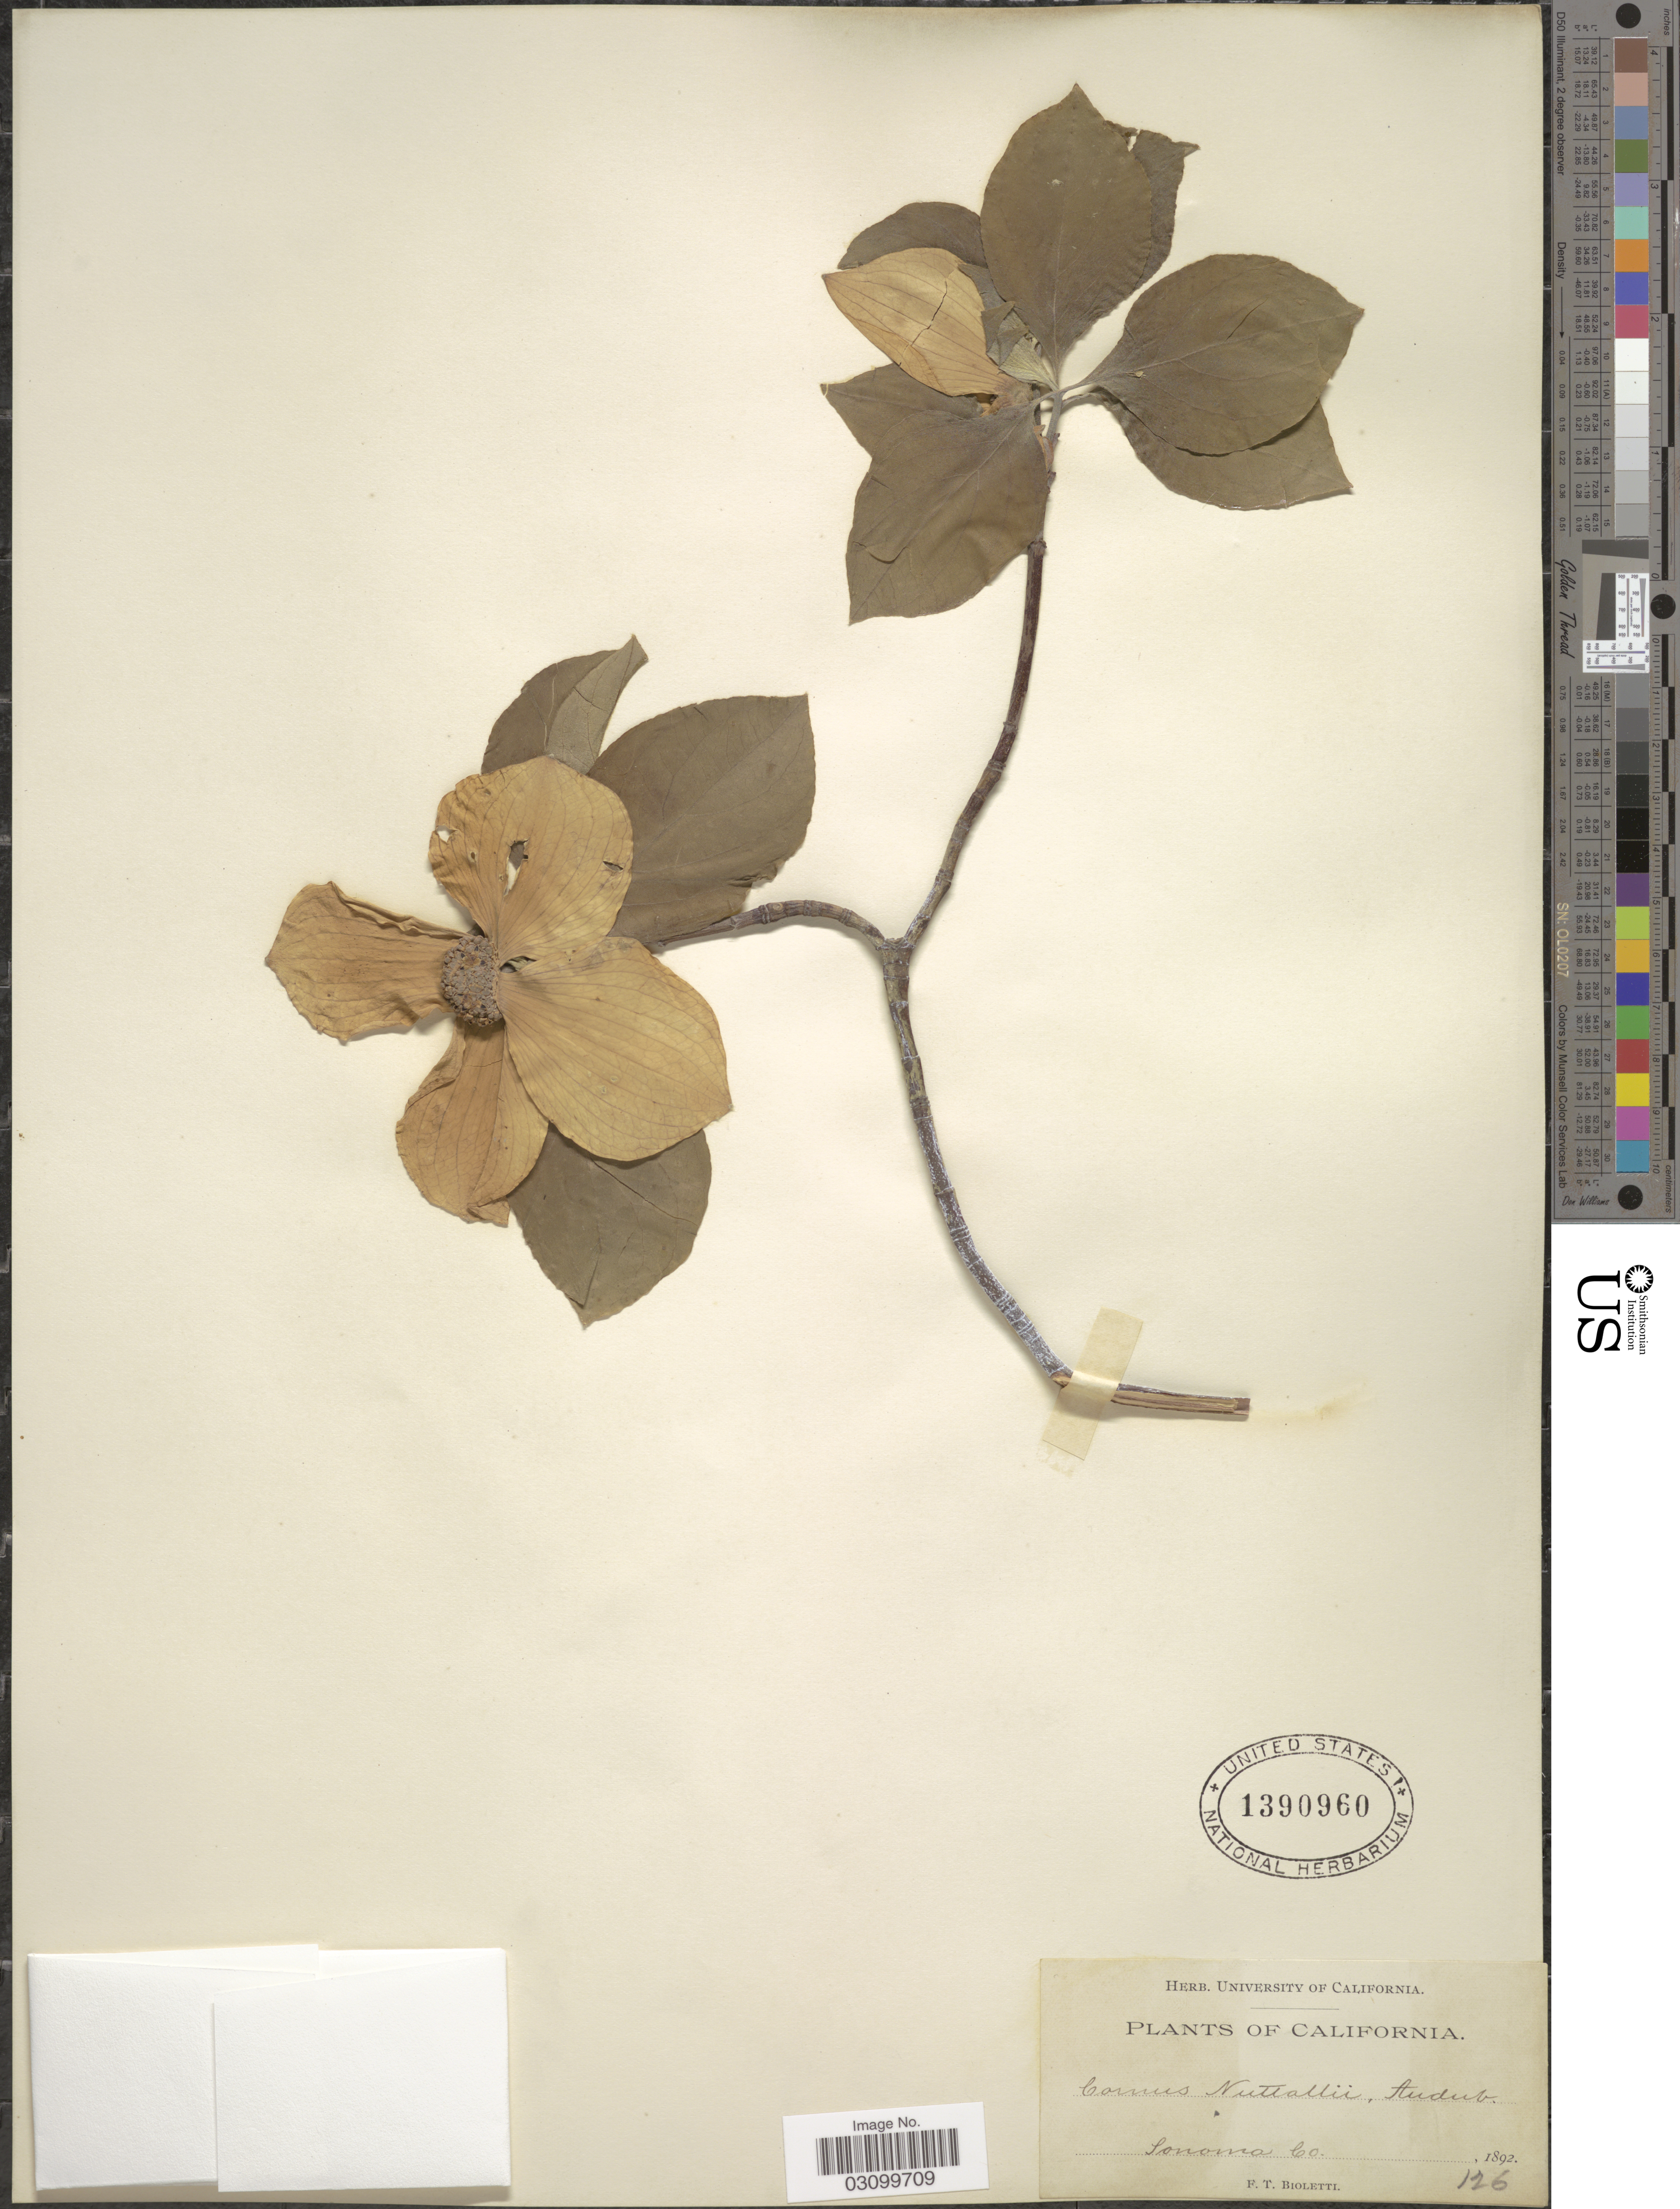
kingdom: Plantae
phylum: Tracheophyta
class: Magnoliopsida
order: Cornales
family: Cornaceae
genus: Cornus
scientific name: Cornus nuttallii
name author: Audubon ex Torr. & A. Gray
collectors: -- Bioletti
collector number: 126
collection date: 1892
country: United States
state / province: California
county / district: Sonoma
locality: Sonoma Co.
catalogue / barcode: US 1390960